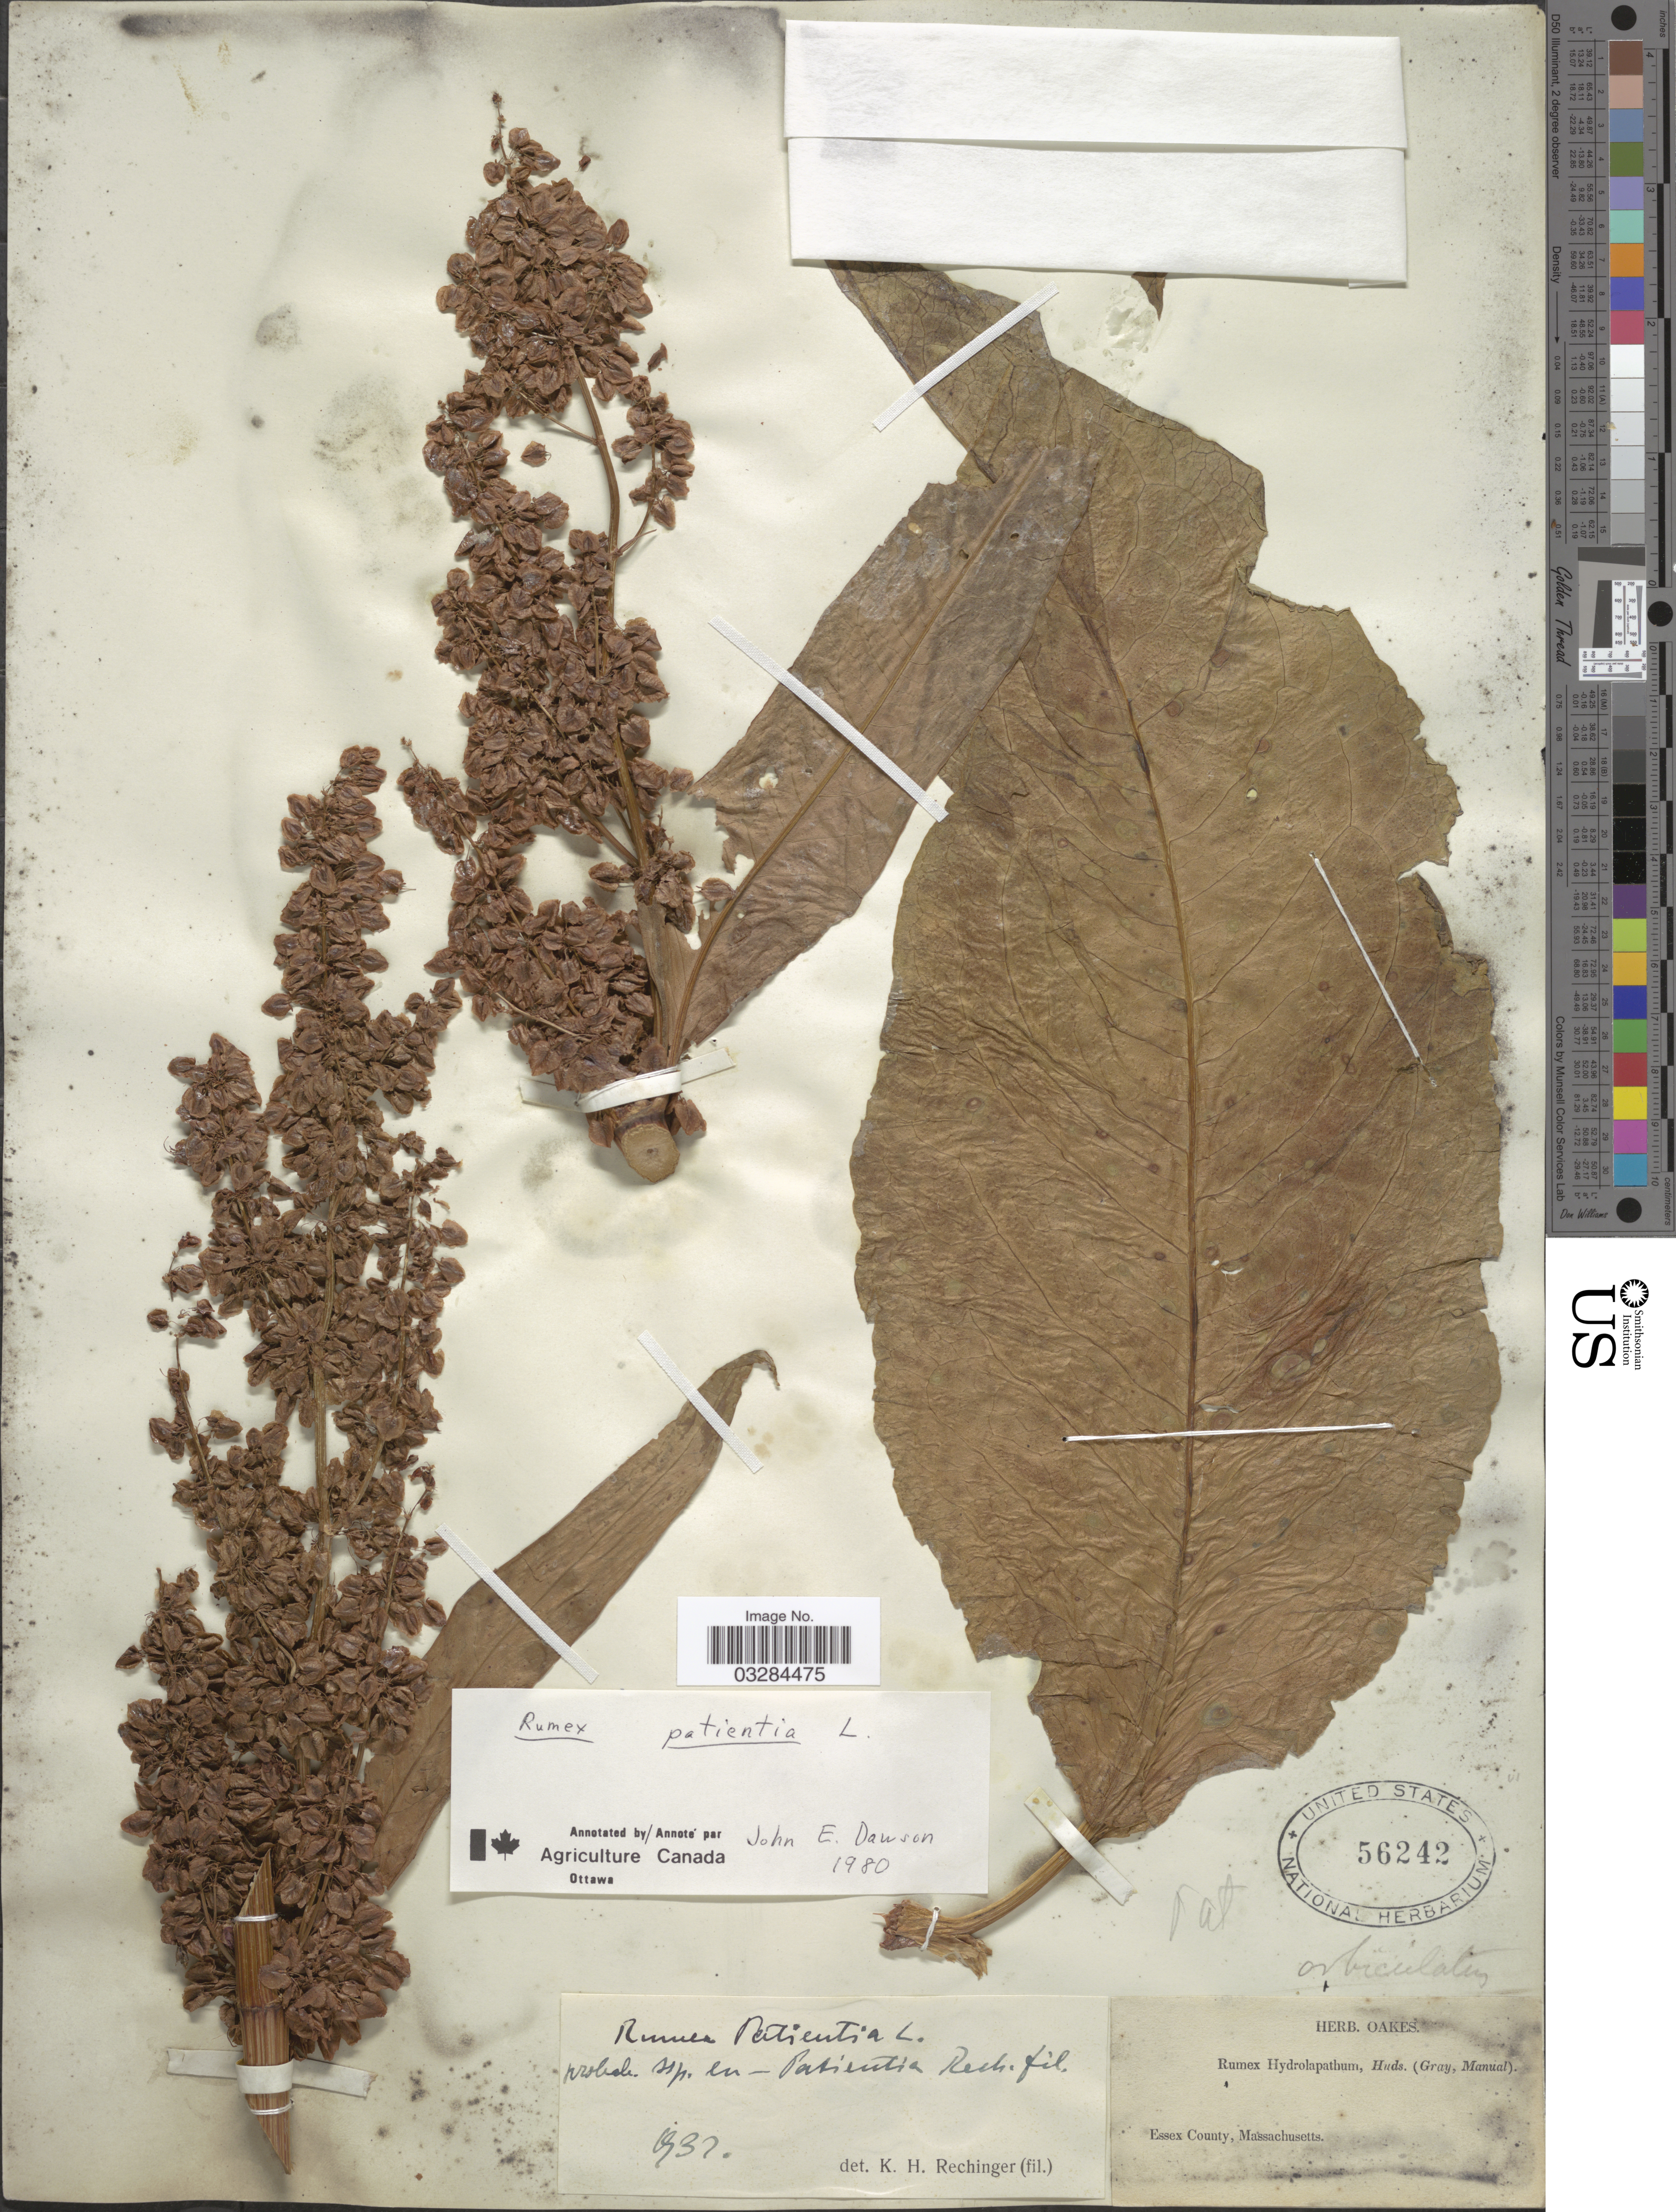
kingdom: Plantae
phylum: Tracheophyta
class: Magnoliopsida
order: Caryophyllales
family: Polygonaceae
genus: Rumex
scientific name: Rumex patientia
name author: L.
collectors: ex herb. Oakes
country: United States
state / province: Massachusetts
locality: Essex County.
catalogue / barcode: US 56242